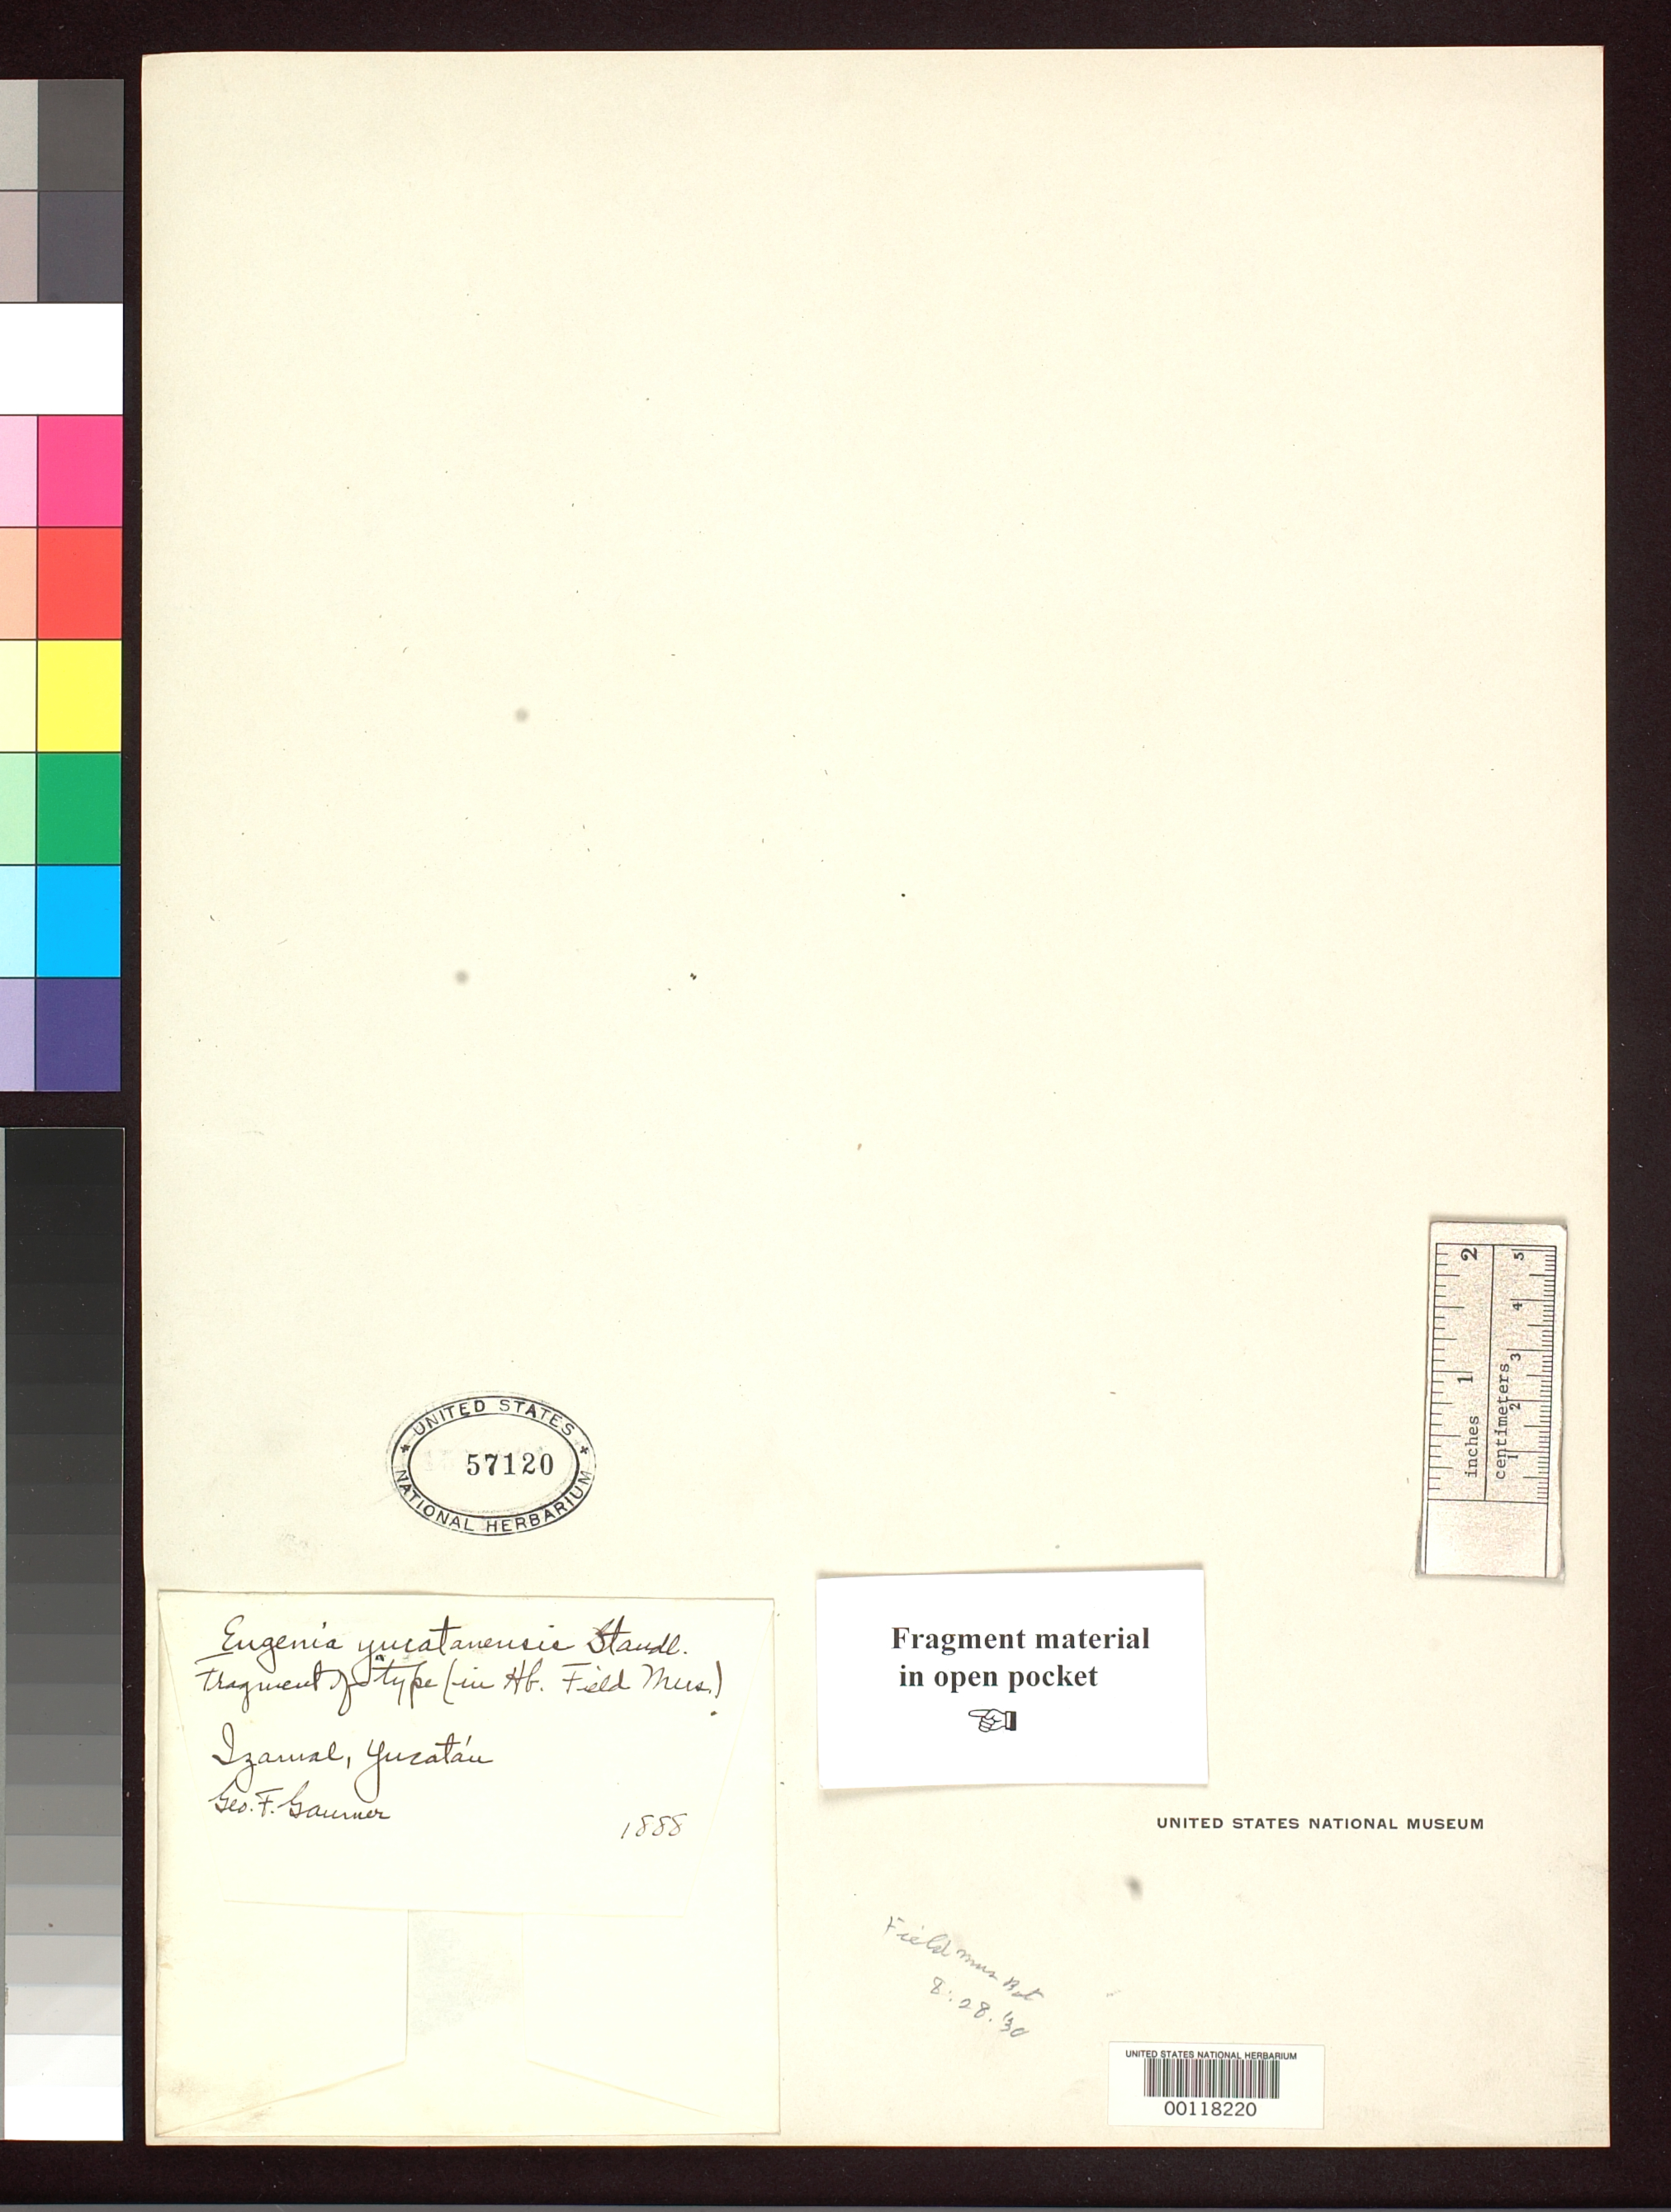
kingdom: Plantae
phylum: Tracheophyta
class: Magnoliopsida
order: Myrtales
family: Myrtaceae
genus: Eugenia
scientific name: Eugenia yucatanensis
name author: Standl.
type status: Type Fragment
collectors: G. F. Gaumer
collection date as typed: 1888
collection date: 1888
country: Mexico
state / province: Yucatán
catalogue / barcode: US 57120